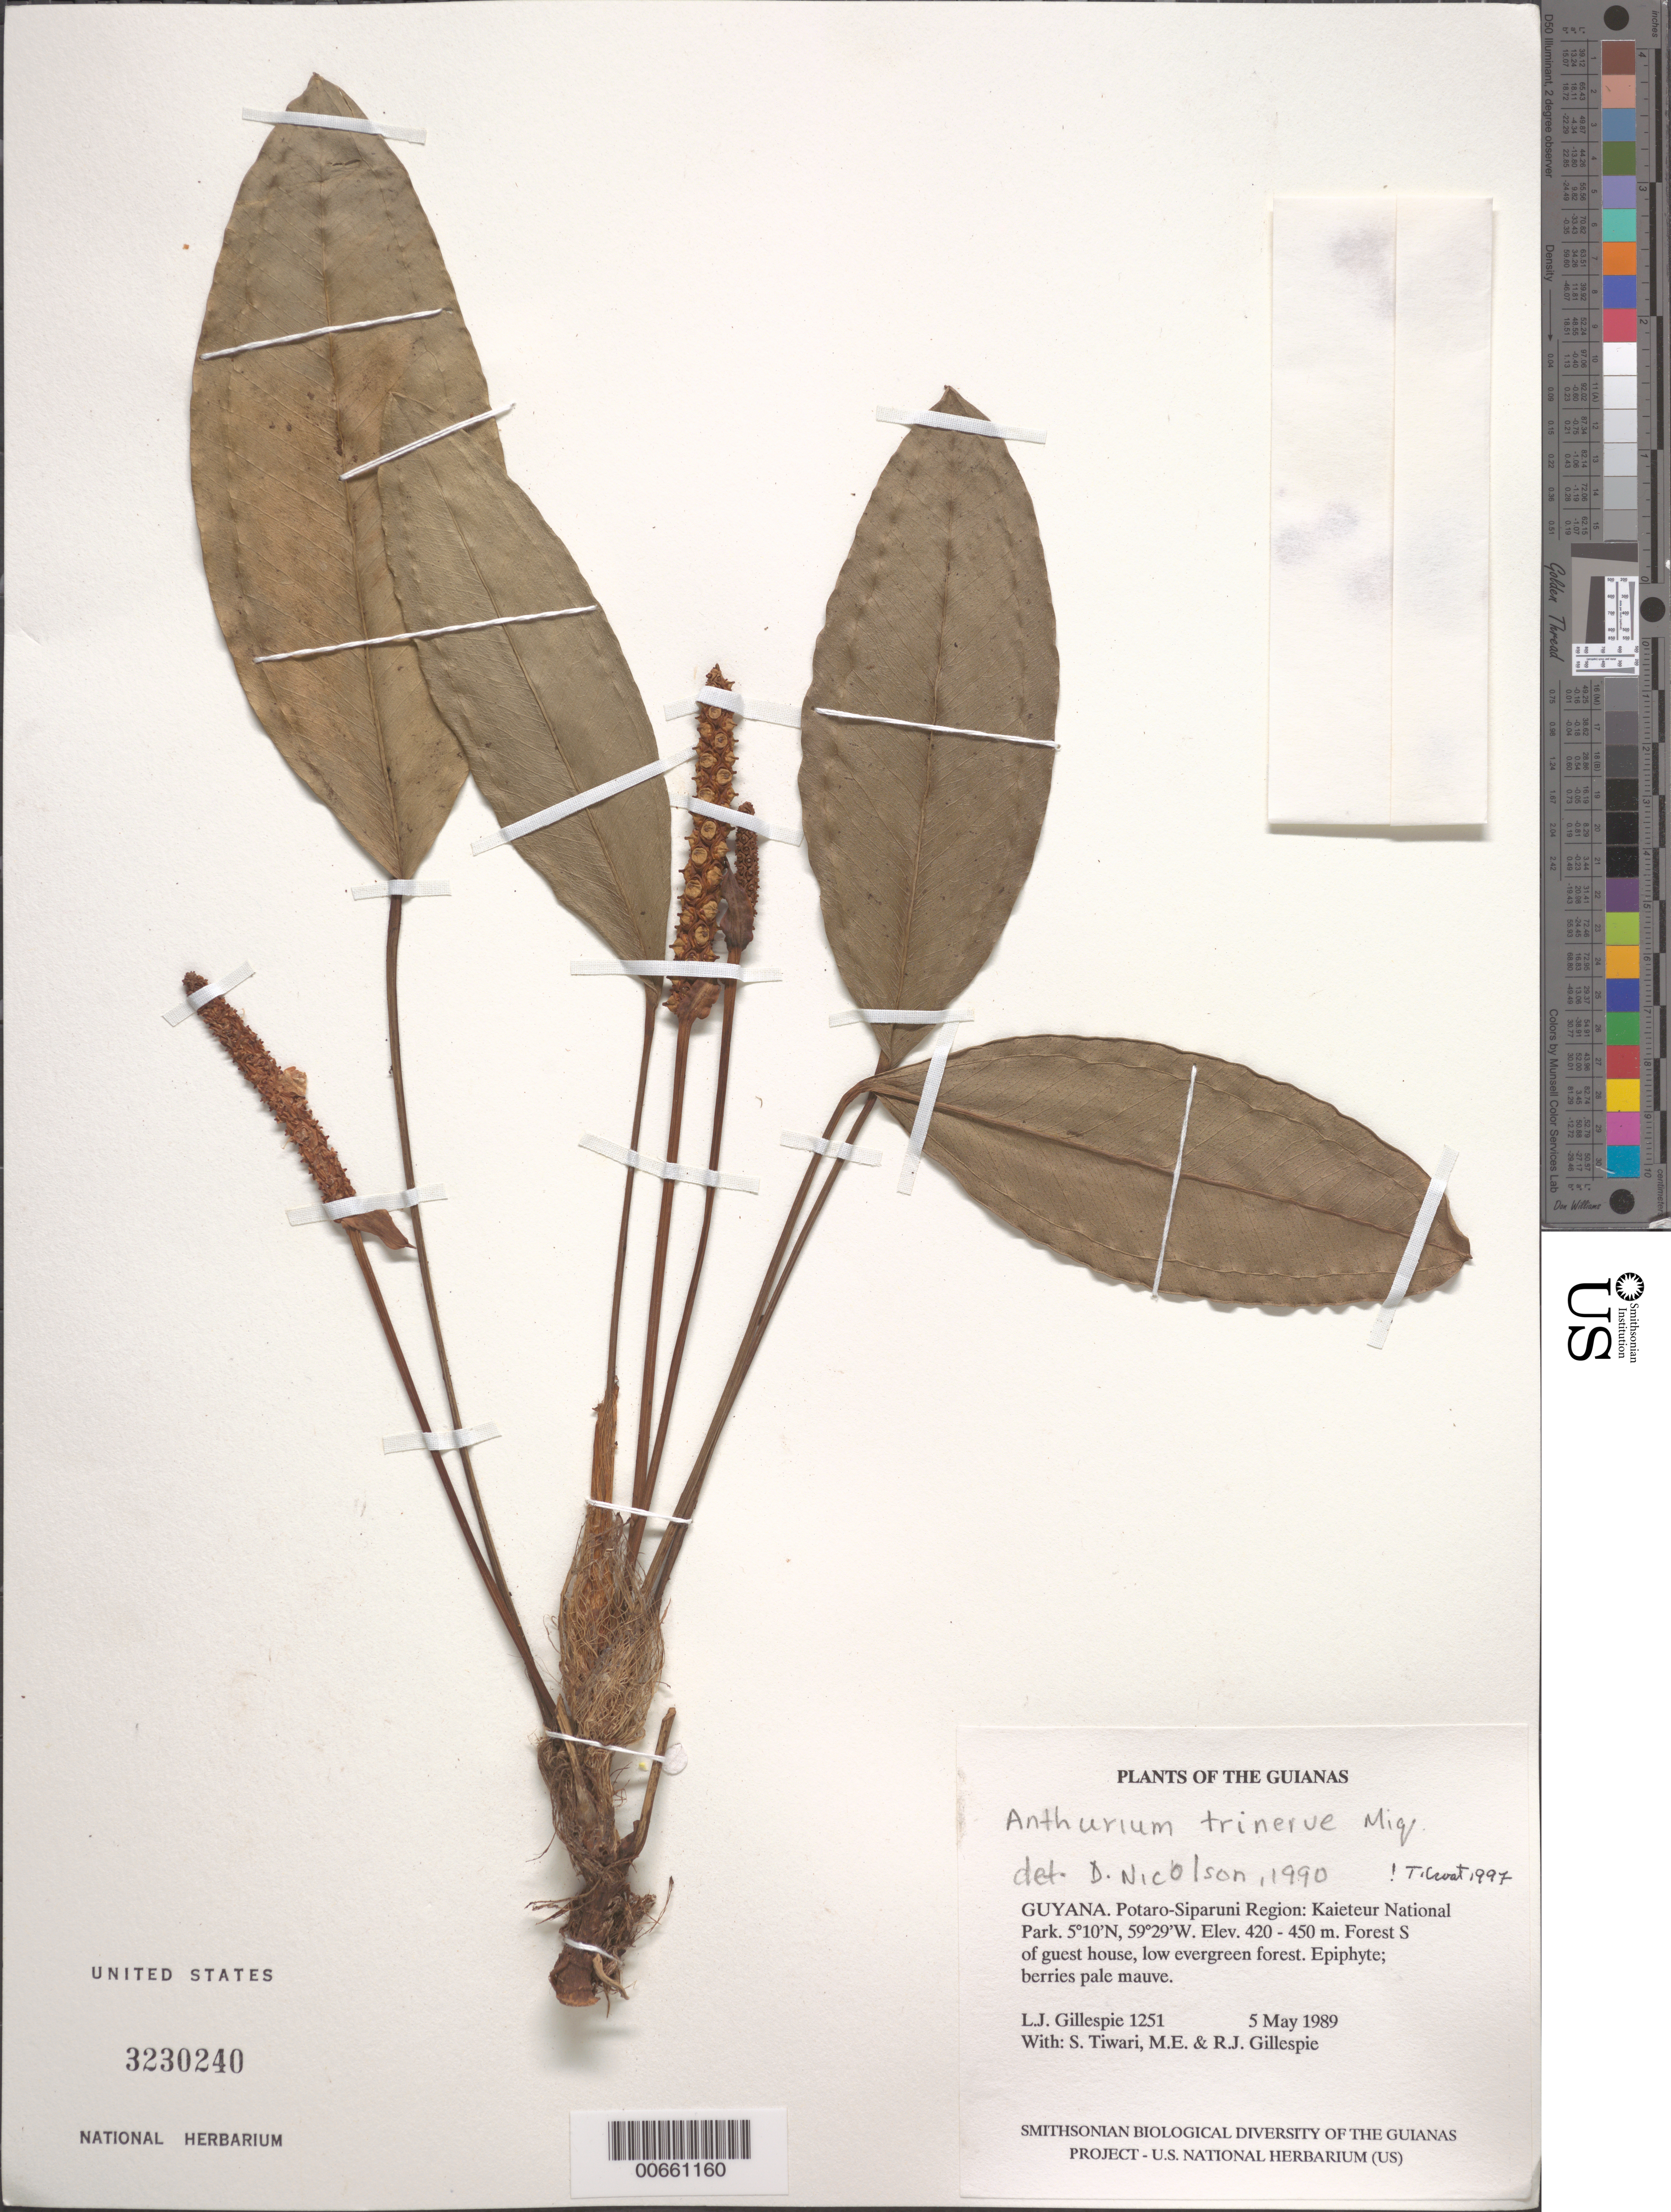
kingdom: Plantae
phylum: Tracheophyta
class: Liliopsida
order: Alismatales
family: Araceae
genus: Anthurium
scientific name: Anthurium trinervium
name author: Miq.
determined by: Croat, Thomas B., Missouri Botanical Garden (MO)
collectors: L. J. Gillespie, S. Tiwari, M. Gillespie & R. Gillespie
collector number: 1251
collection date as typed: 5 May 1989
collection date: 1989-05-05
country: Guyana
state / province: Potaro-Siparuni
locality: Kaieteur National Park, S of guest house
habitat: Low evergreen forest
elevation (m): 420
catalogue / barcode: US 3230240